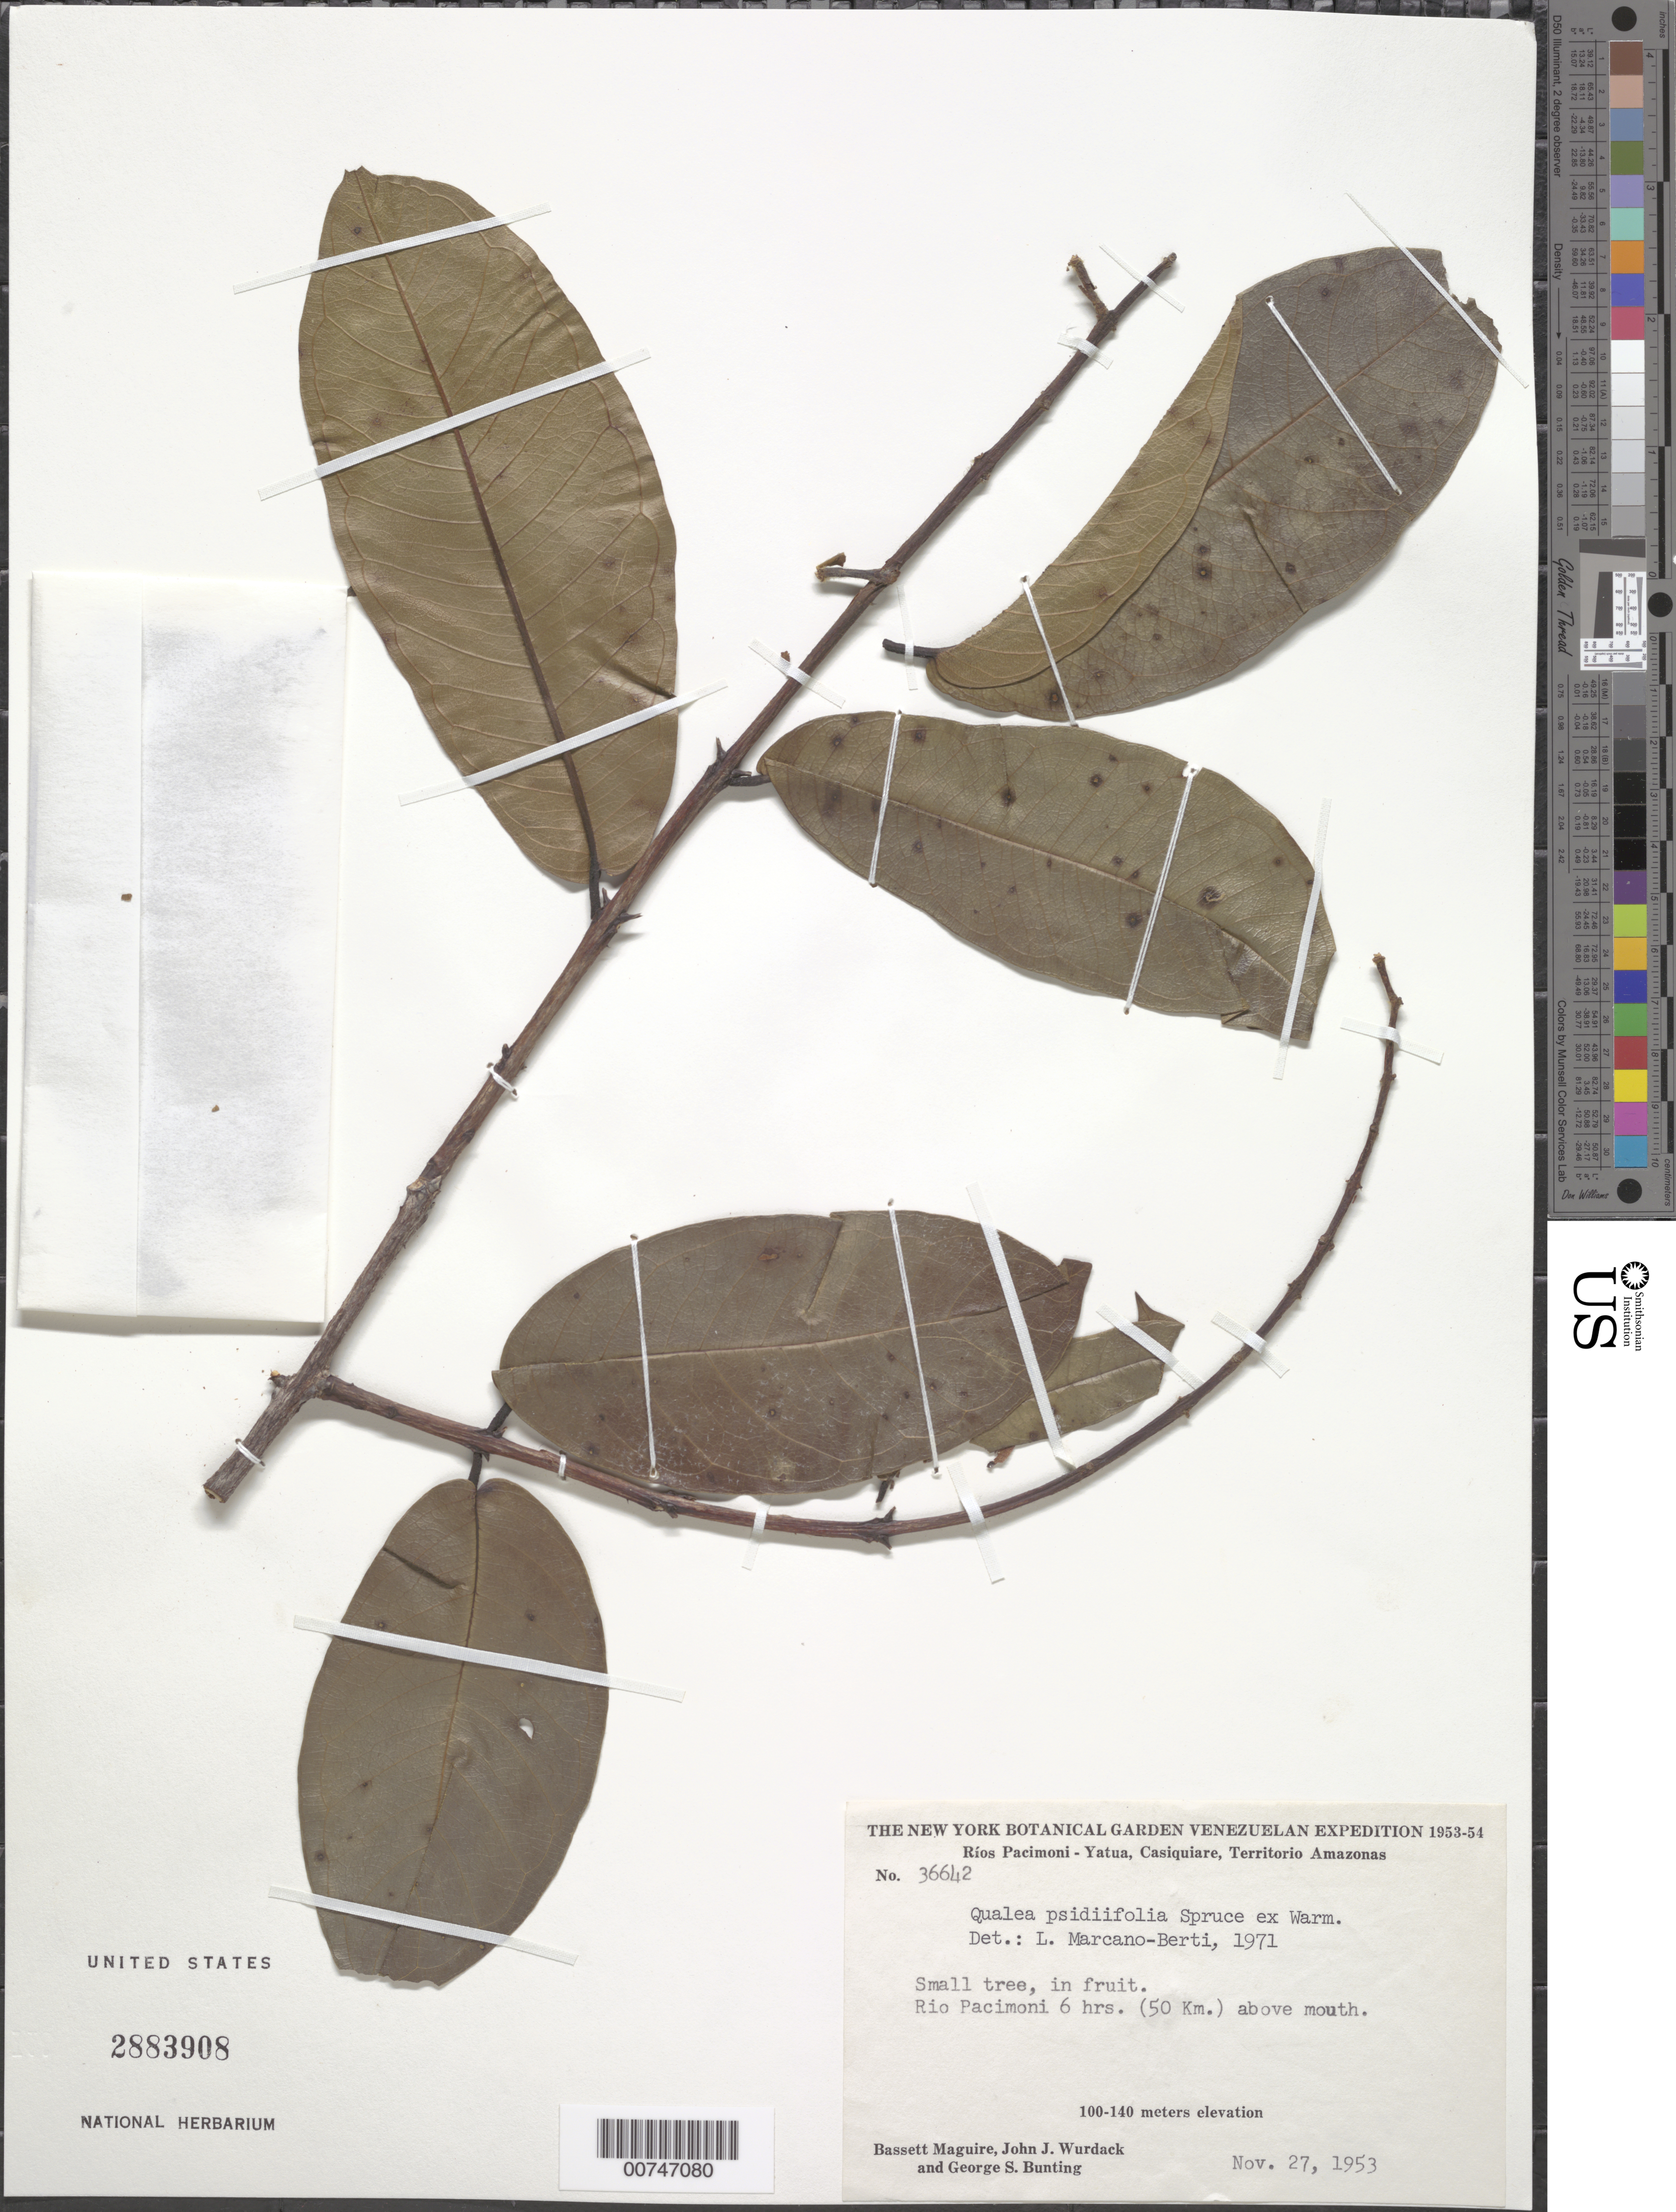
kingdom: Plantae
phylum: Tracheophyta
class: Magnoliopsida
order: Myrtales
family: Vochysiaceae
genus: Qualea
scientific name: Qualea psidiifolia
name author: Spruce ex Warm.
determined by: Marcano-Berti, L.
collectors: B. Maguire, J. J. Wurdack & G. S. Bunting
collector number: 36642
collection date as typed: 27-Nov-53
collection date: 1953-11-27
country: Venezuela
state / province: Amazonas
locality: Río Pacimoni, 50 km above mouth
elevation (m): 100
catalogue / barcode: US 2883908